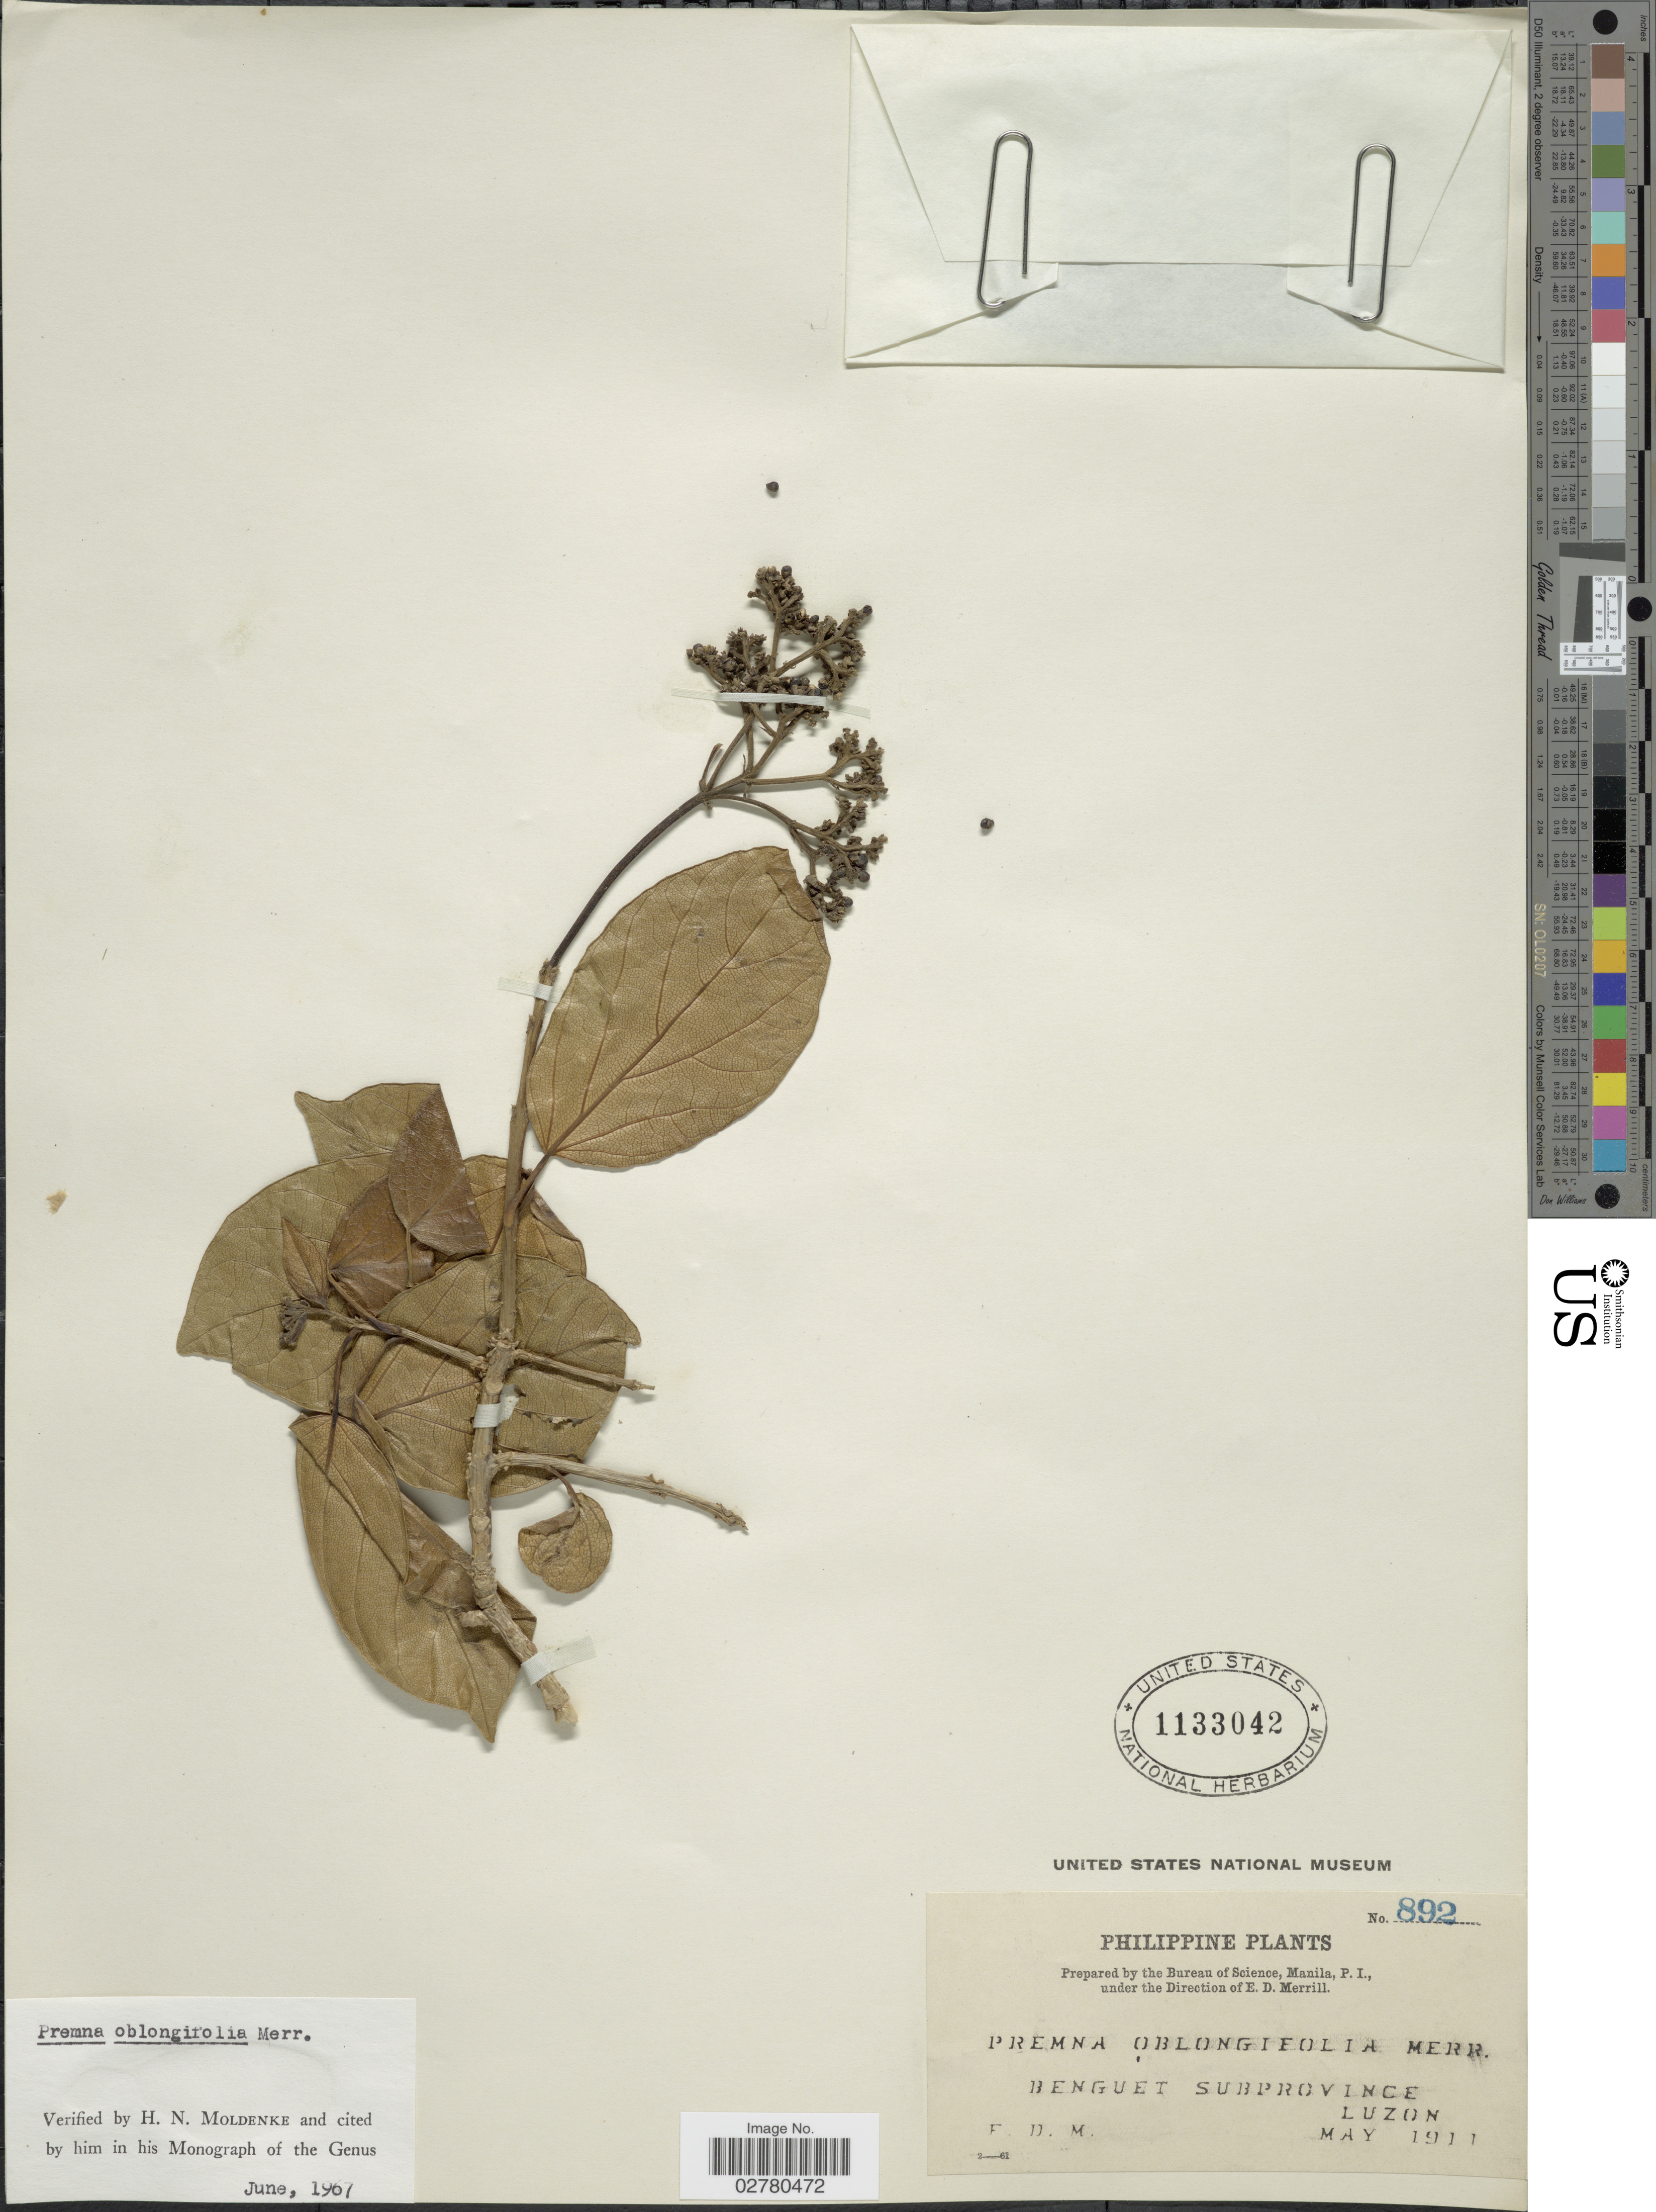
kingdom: Plantae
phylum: Tracheophyta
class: Magnoliopsida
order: Lamiales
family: Lamiaceae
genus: Premna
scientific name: Premna obtusifolia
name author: R. Br.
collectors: E. D. Merrill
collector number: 892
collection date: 1911-05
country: Philippines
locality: Benguet Subprovince, Luzon.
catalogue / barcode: US 1133042